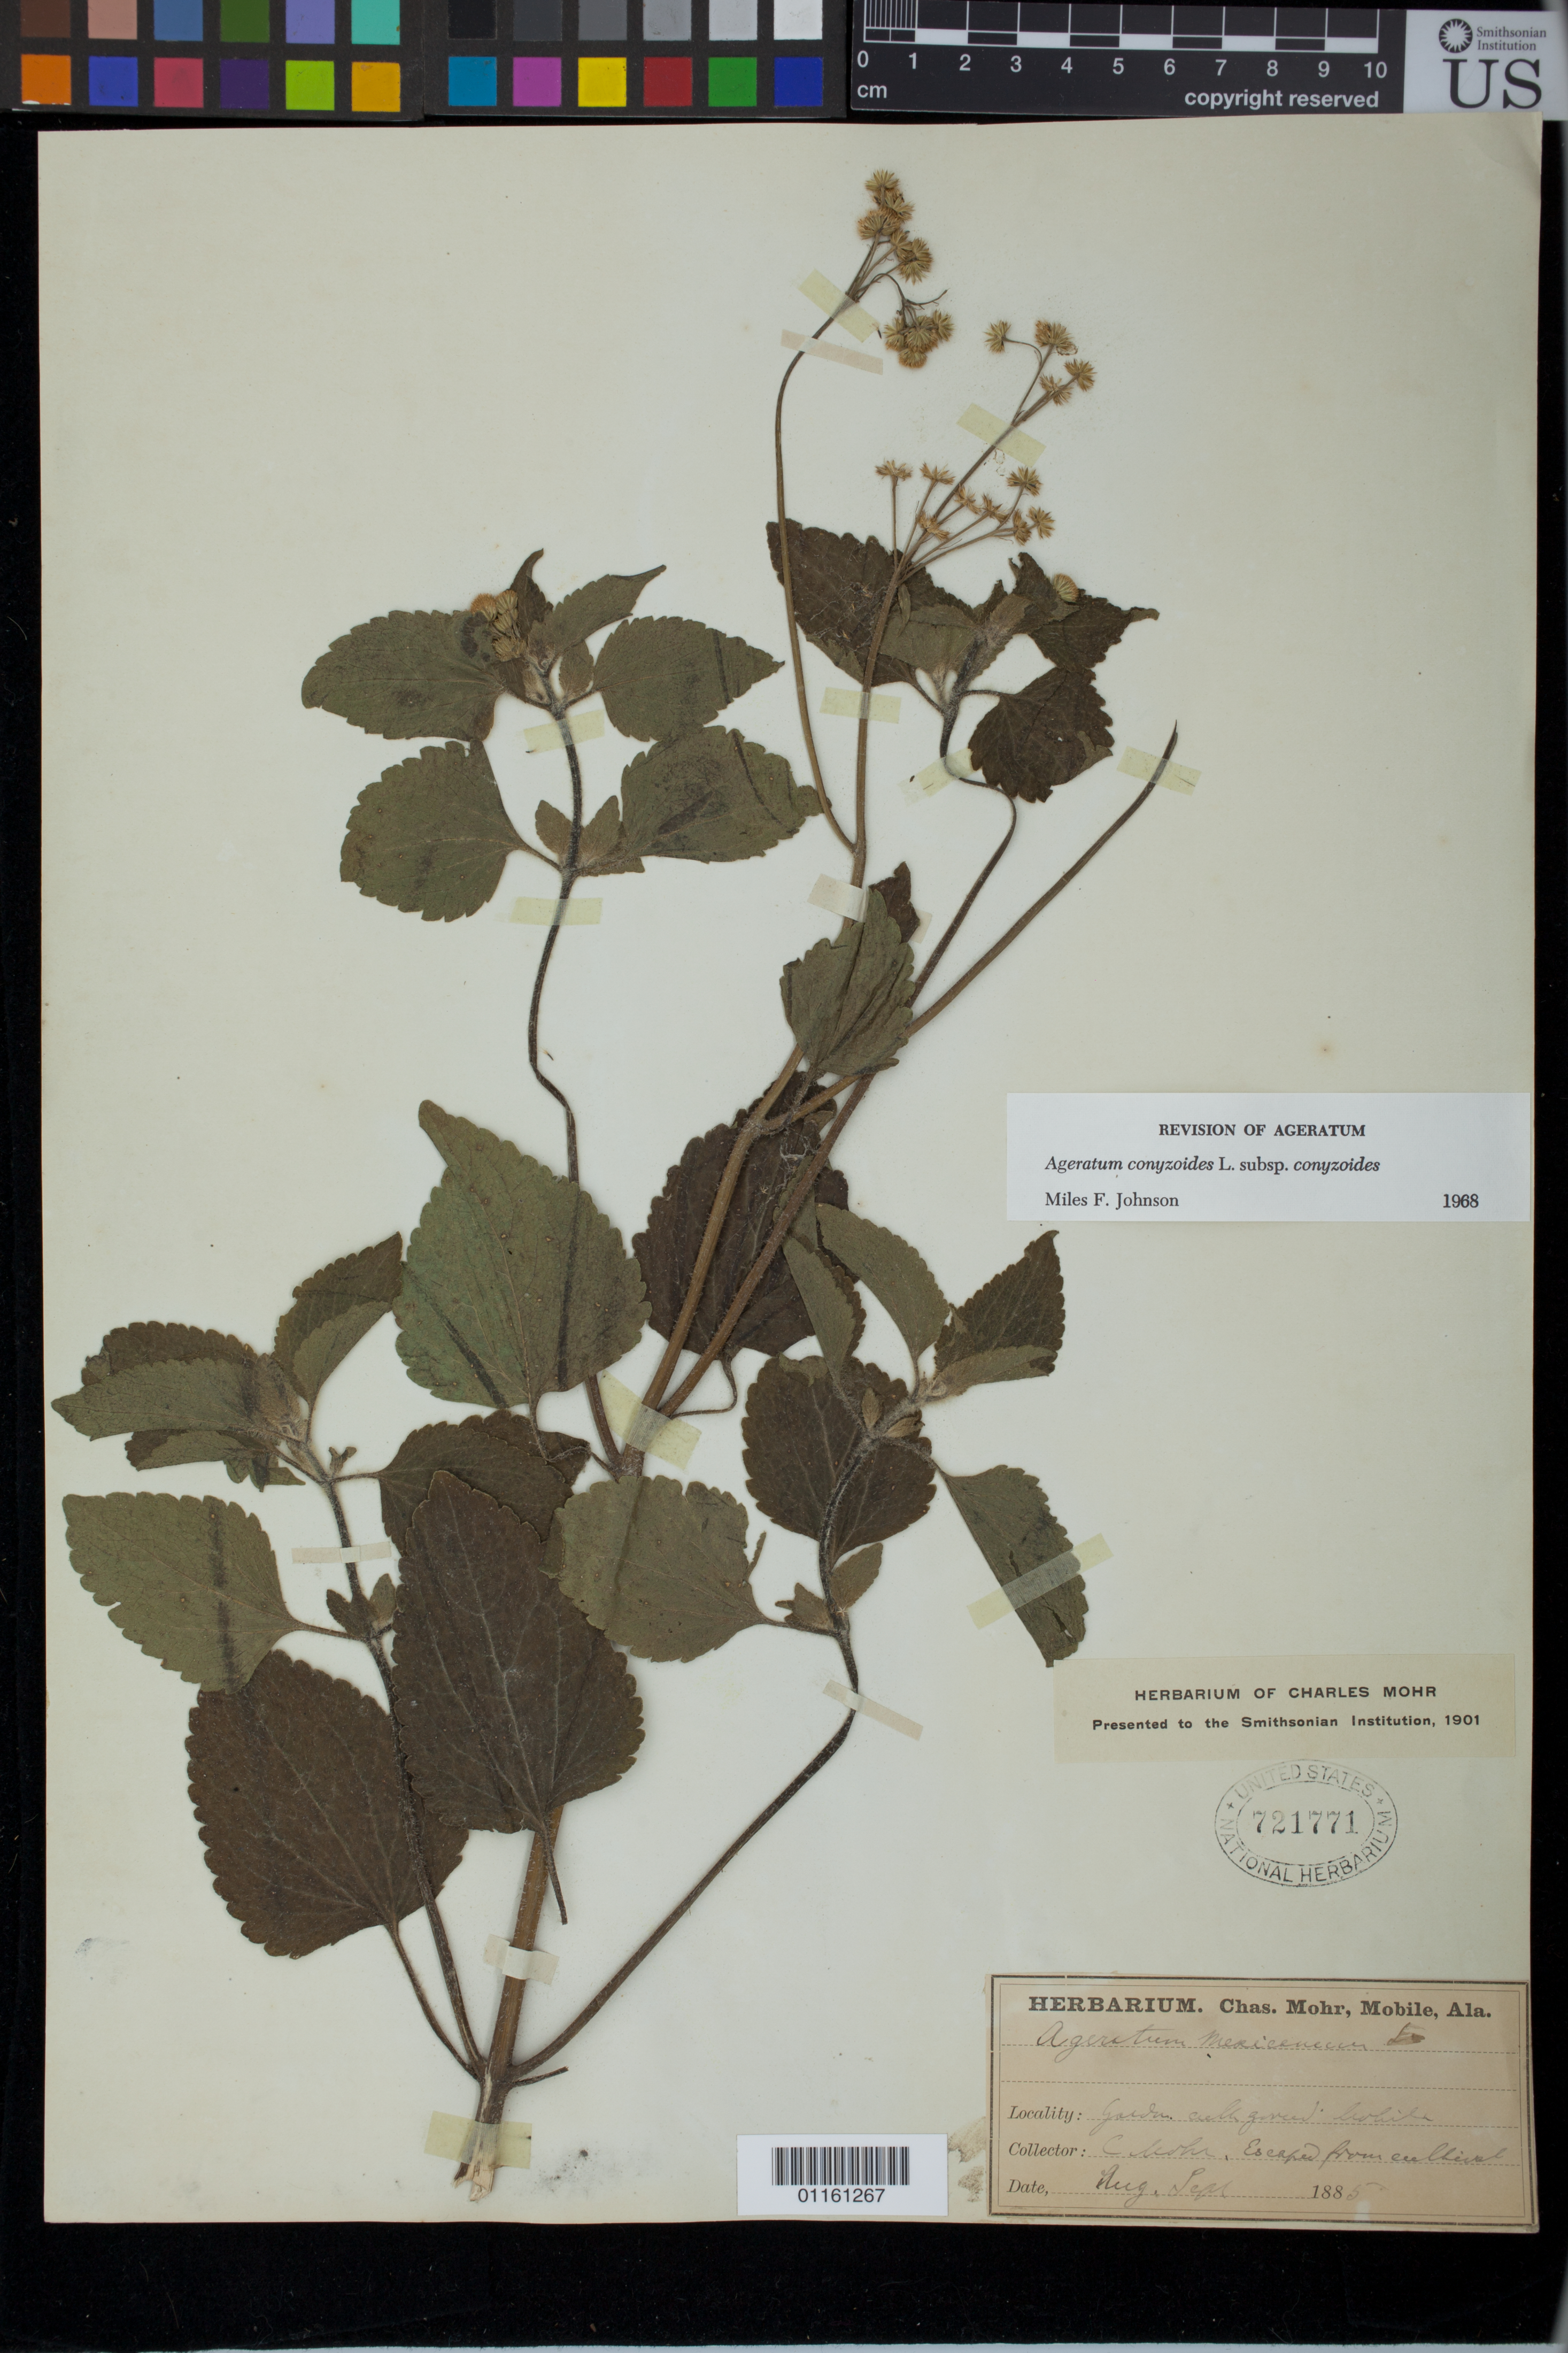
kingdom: Plantae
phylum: Tracheophyta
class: Magnoliopsida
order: Asterales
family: Asteraceae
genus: Ageratum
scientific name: Ageratum conyzoides subsp. conyzoides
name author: L.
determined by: Johnson, M. F.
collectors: C. T. Mohr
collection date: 1885-08/1885-09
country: United States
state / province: Alabama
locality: Mobile.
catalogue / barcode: US 721771